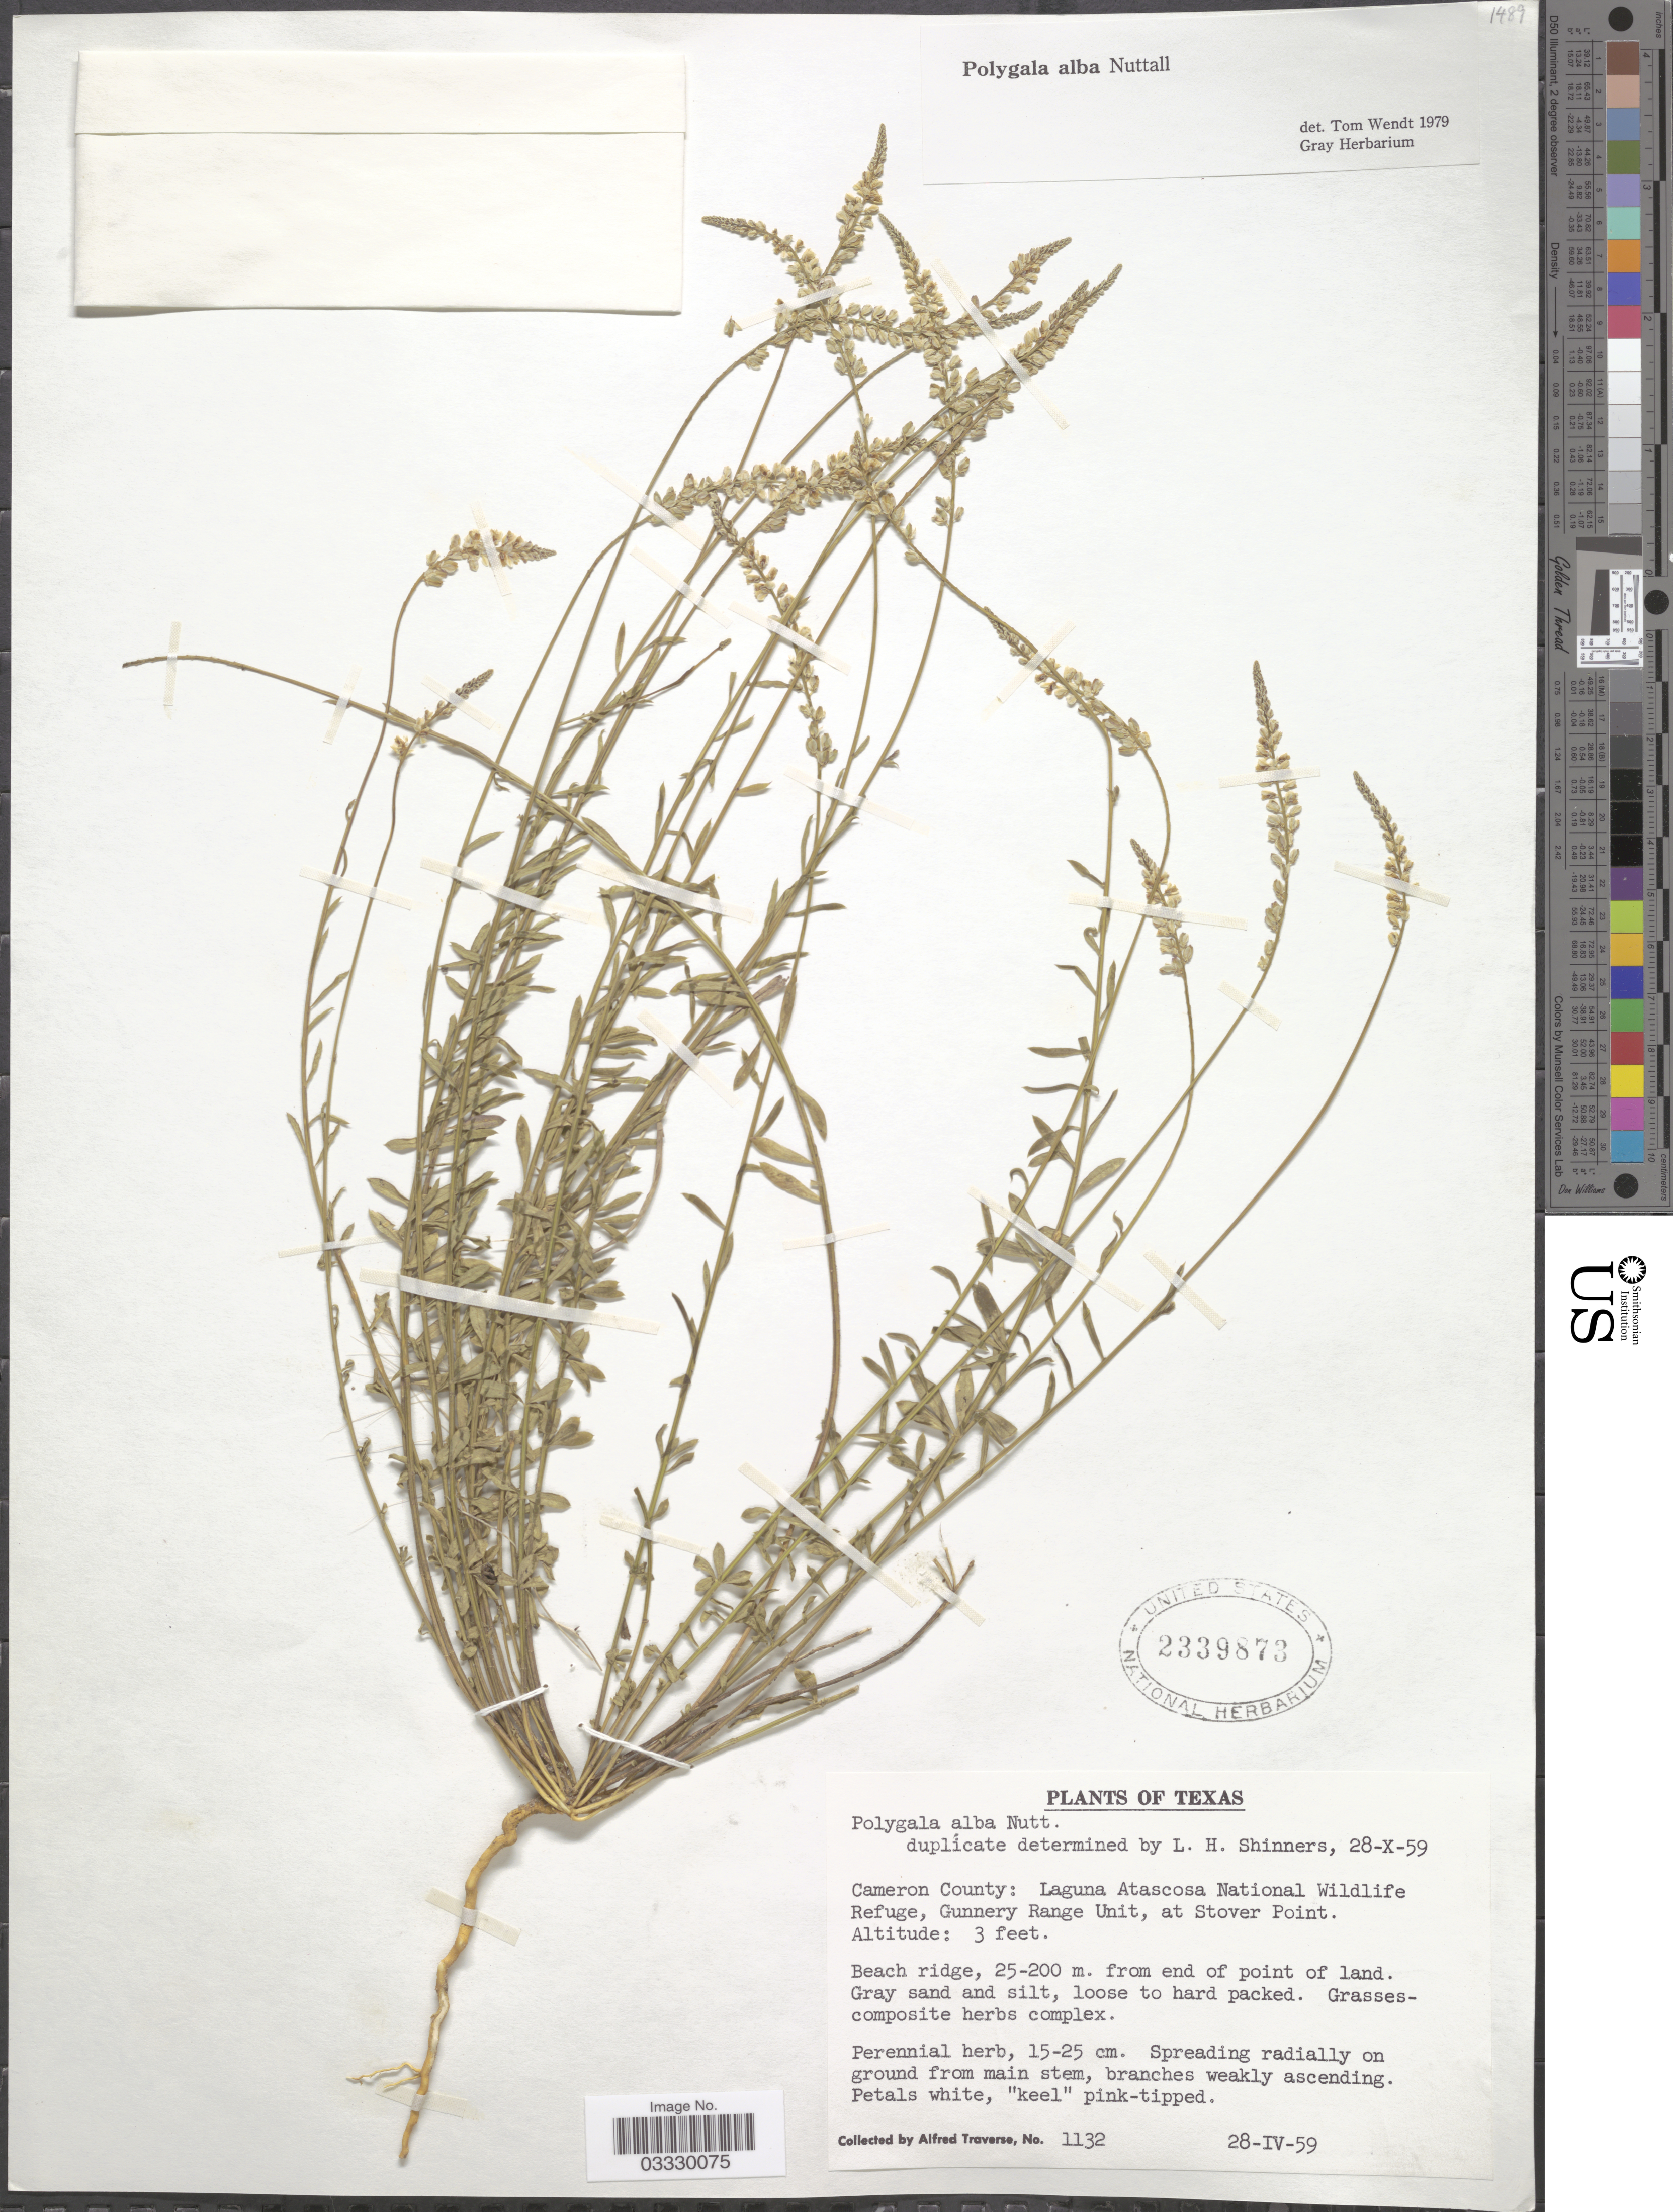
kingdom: Plantae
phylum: Tracheophyta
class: Magnoliopsida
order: Fabales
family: Polygalaceae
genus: Polygala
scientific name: Polygala alba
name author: Nutt.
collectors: A. Traverse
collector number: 1132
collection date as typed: Transcribed d/m/y: 28/4/59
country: United States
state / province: Texas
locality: Cameron County: Laguna Atascosa National Wildlife Refuge, Gunnery Unit, at Stover Point. Beach ridge, 25-200 m. from end of point of land.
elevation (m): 1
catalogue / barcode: US 2339873